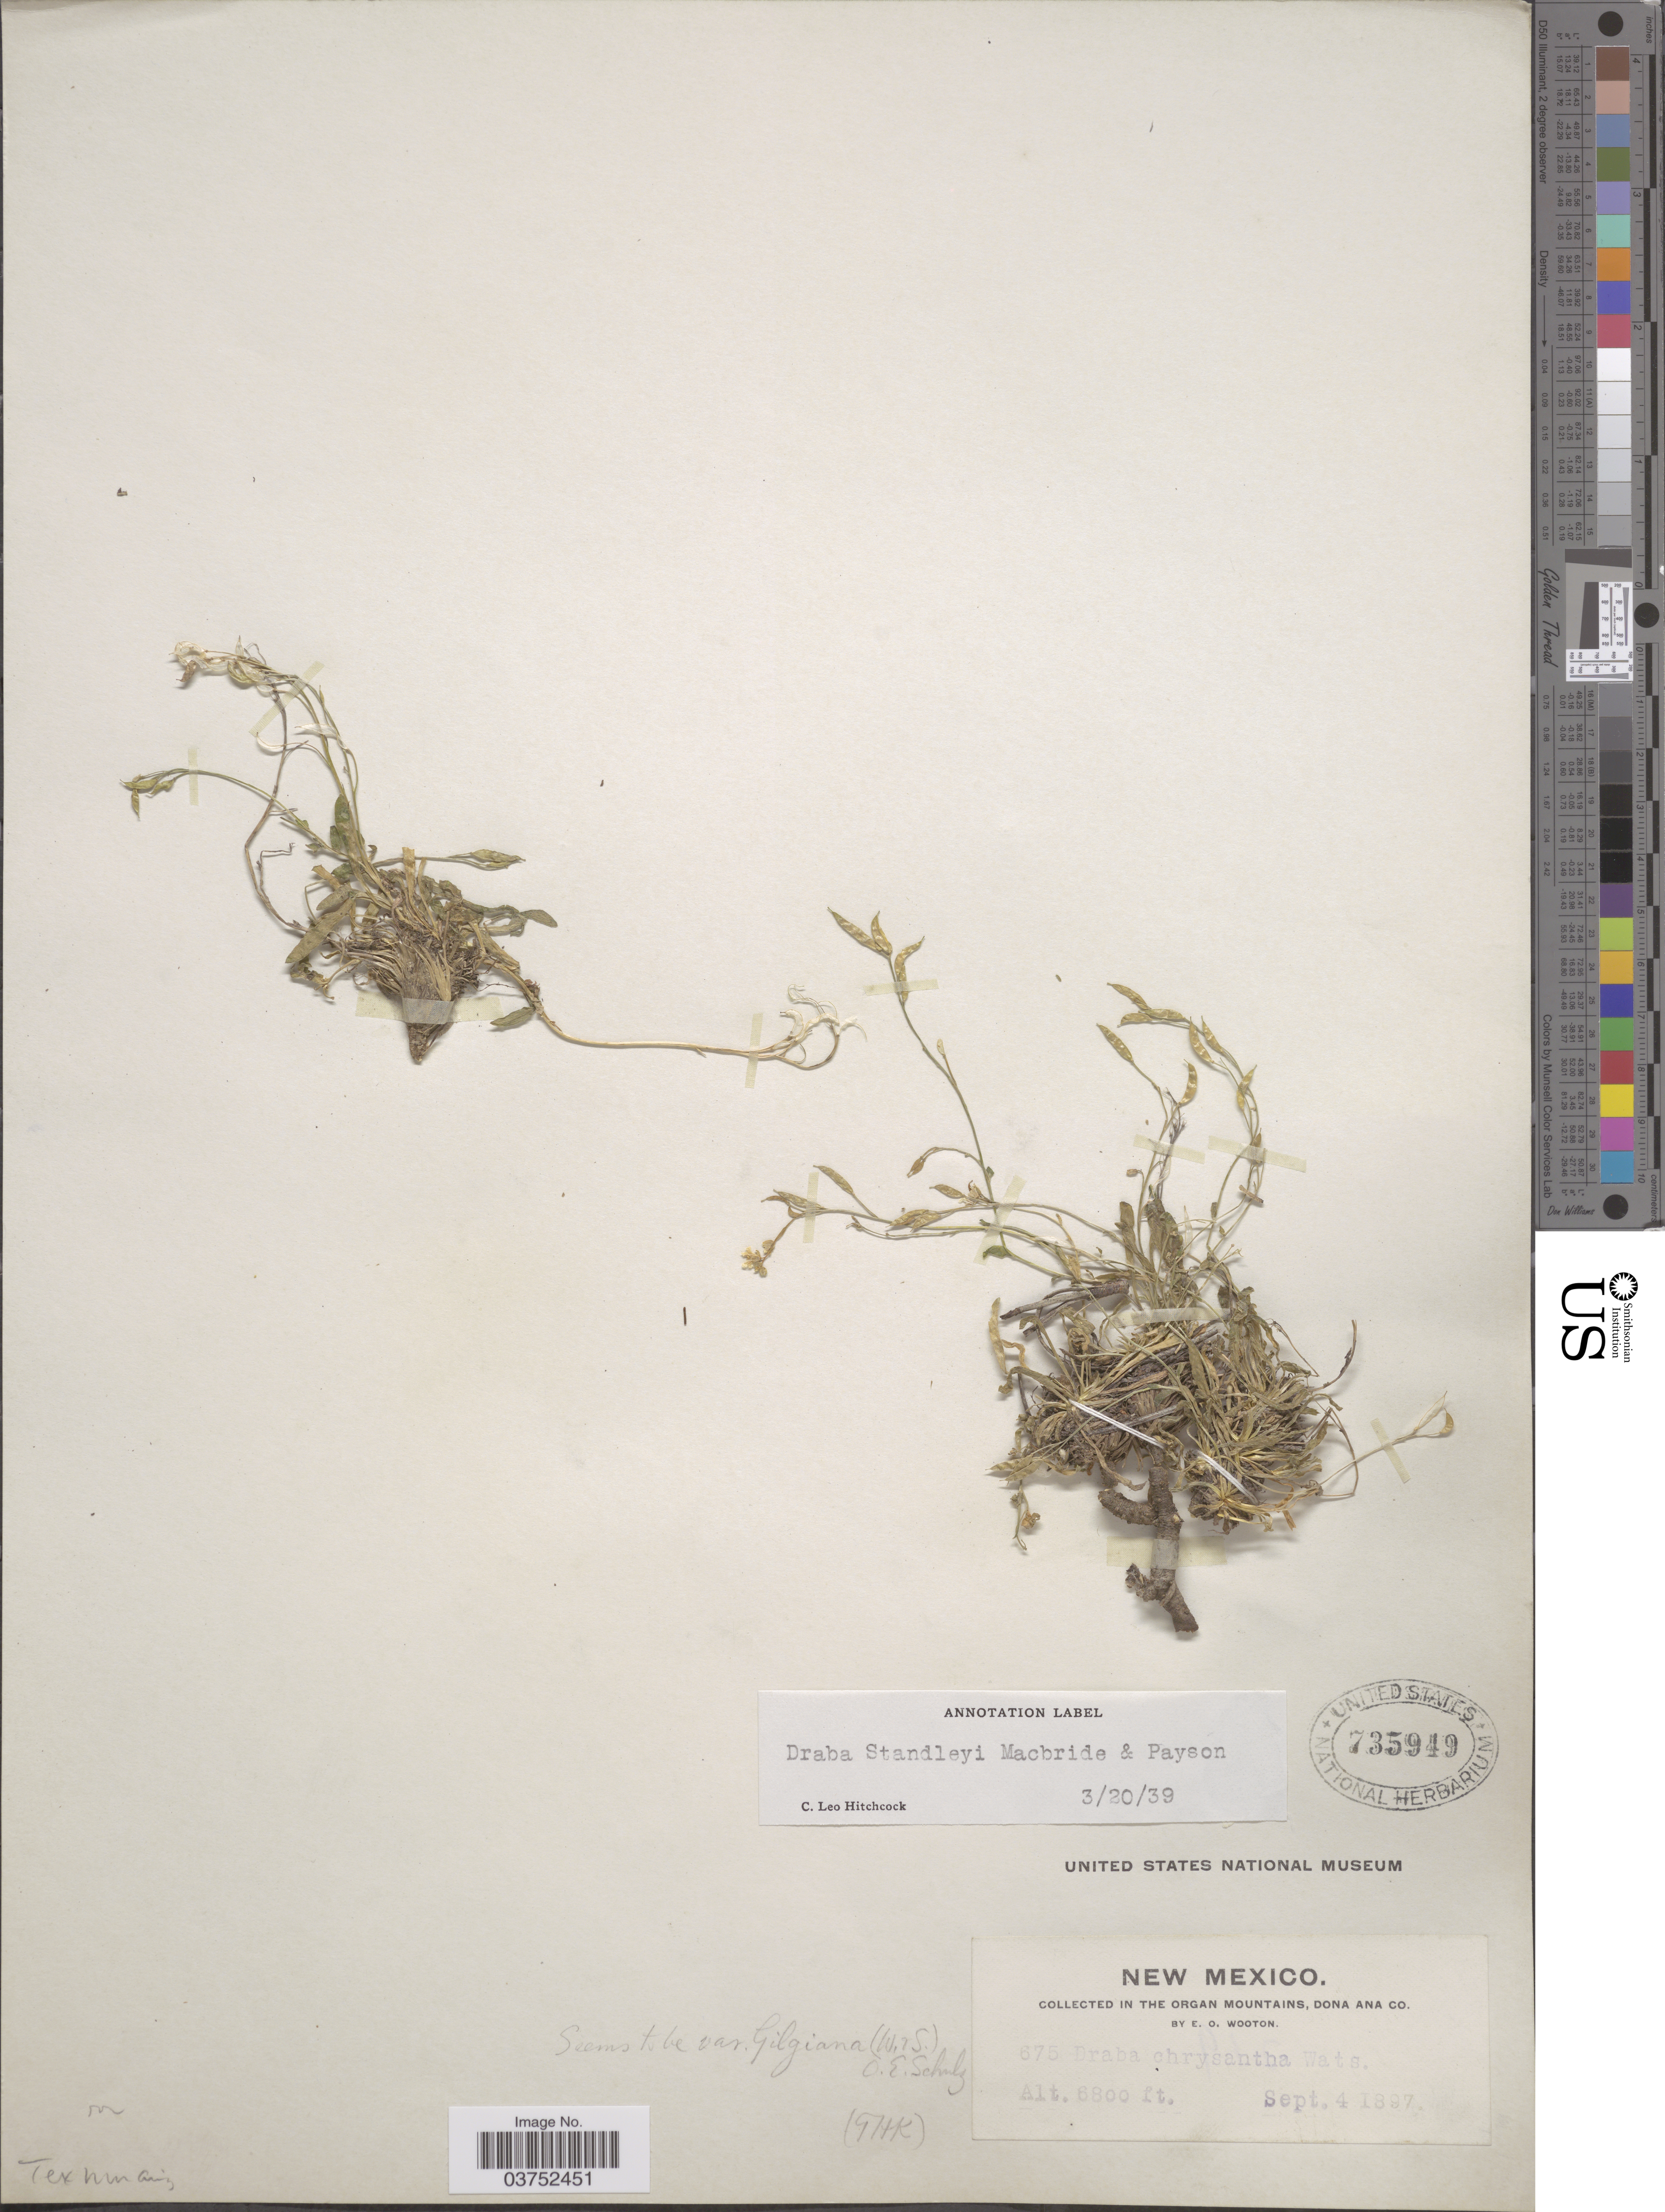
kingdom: Plantae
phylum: Tracheophyta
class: Magnoliopsida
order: Brassicales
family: Brassicaceae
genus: Draba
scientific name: Draba standleyi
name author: J.F. Macbr. & Payson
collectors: E. O. Wooton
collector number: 675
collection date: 1897-09-04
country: United States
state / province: New Mexico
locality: The Organ Mountains, Dona Ana Co.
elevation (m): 2073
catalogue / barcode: US 735949